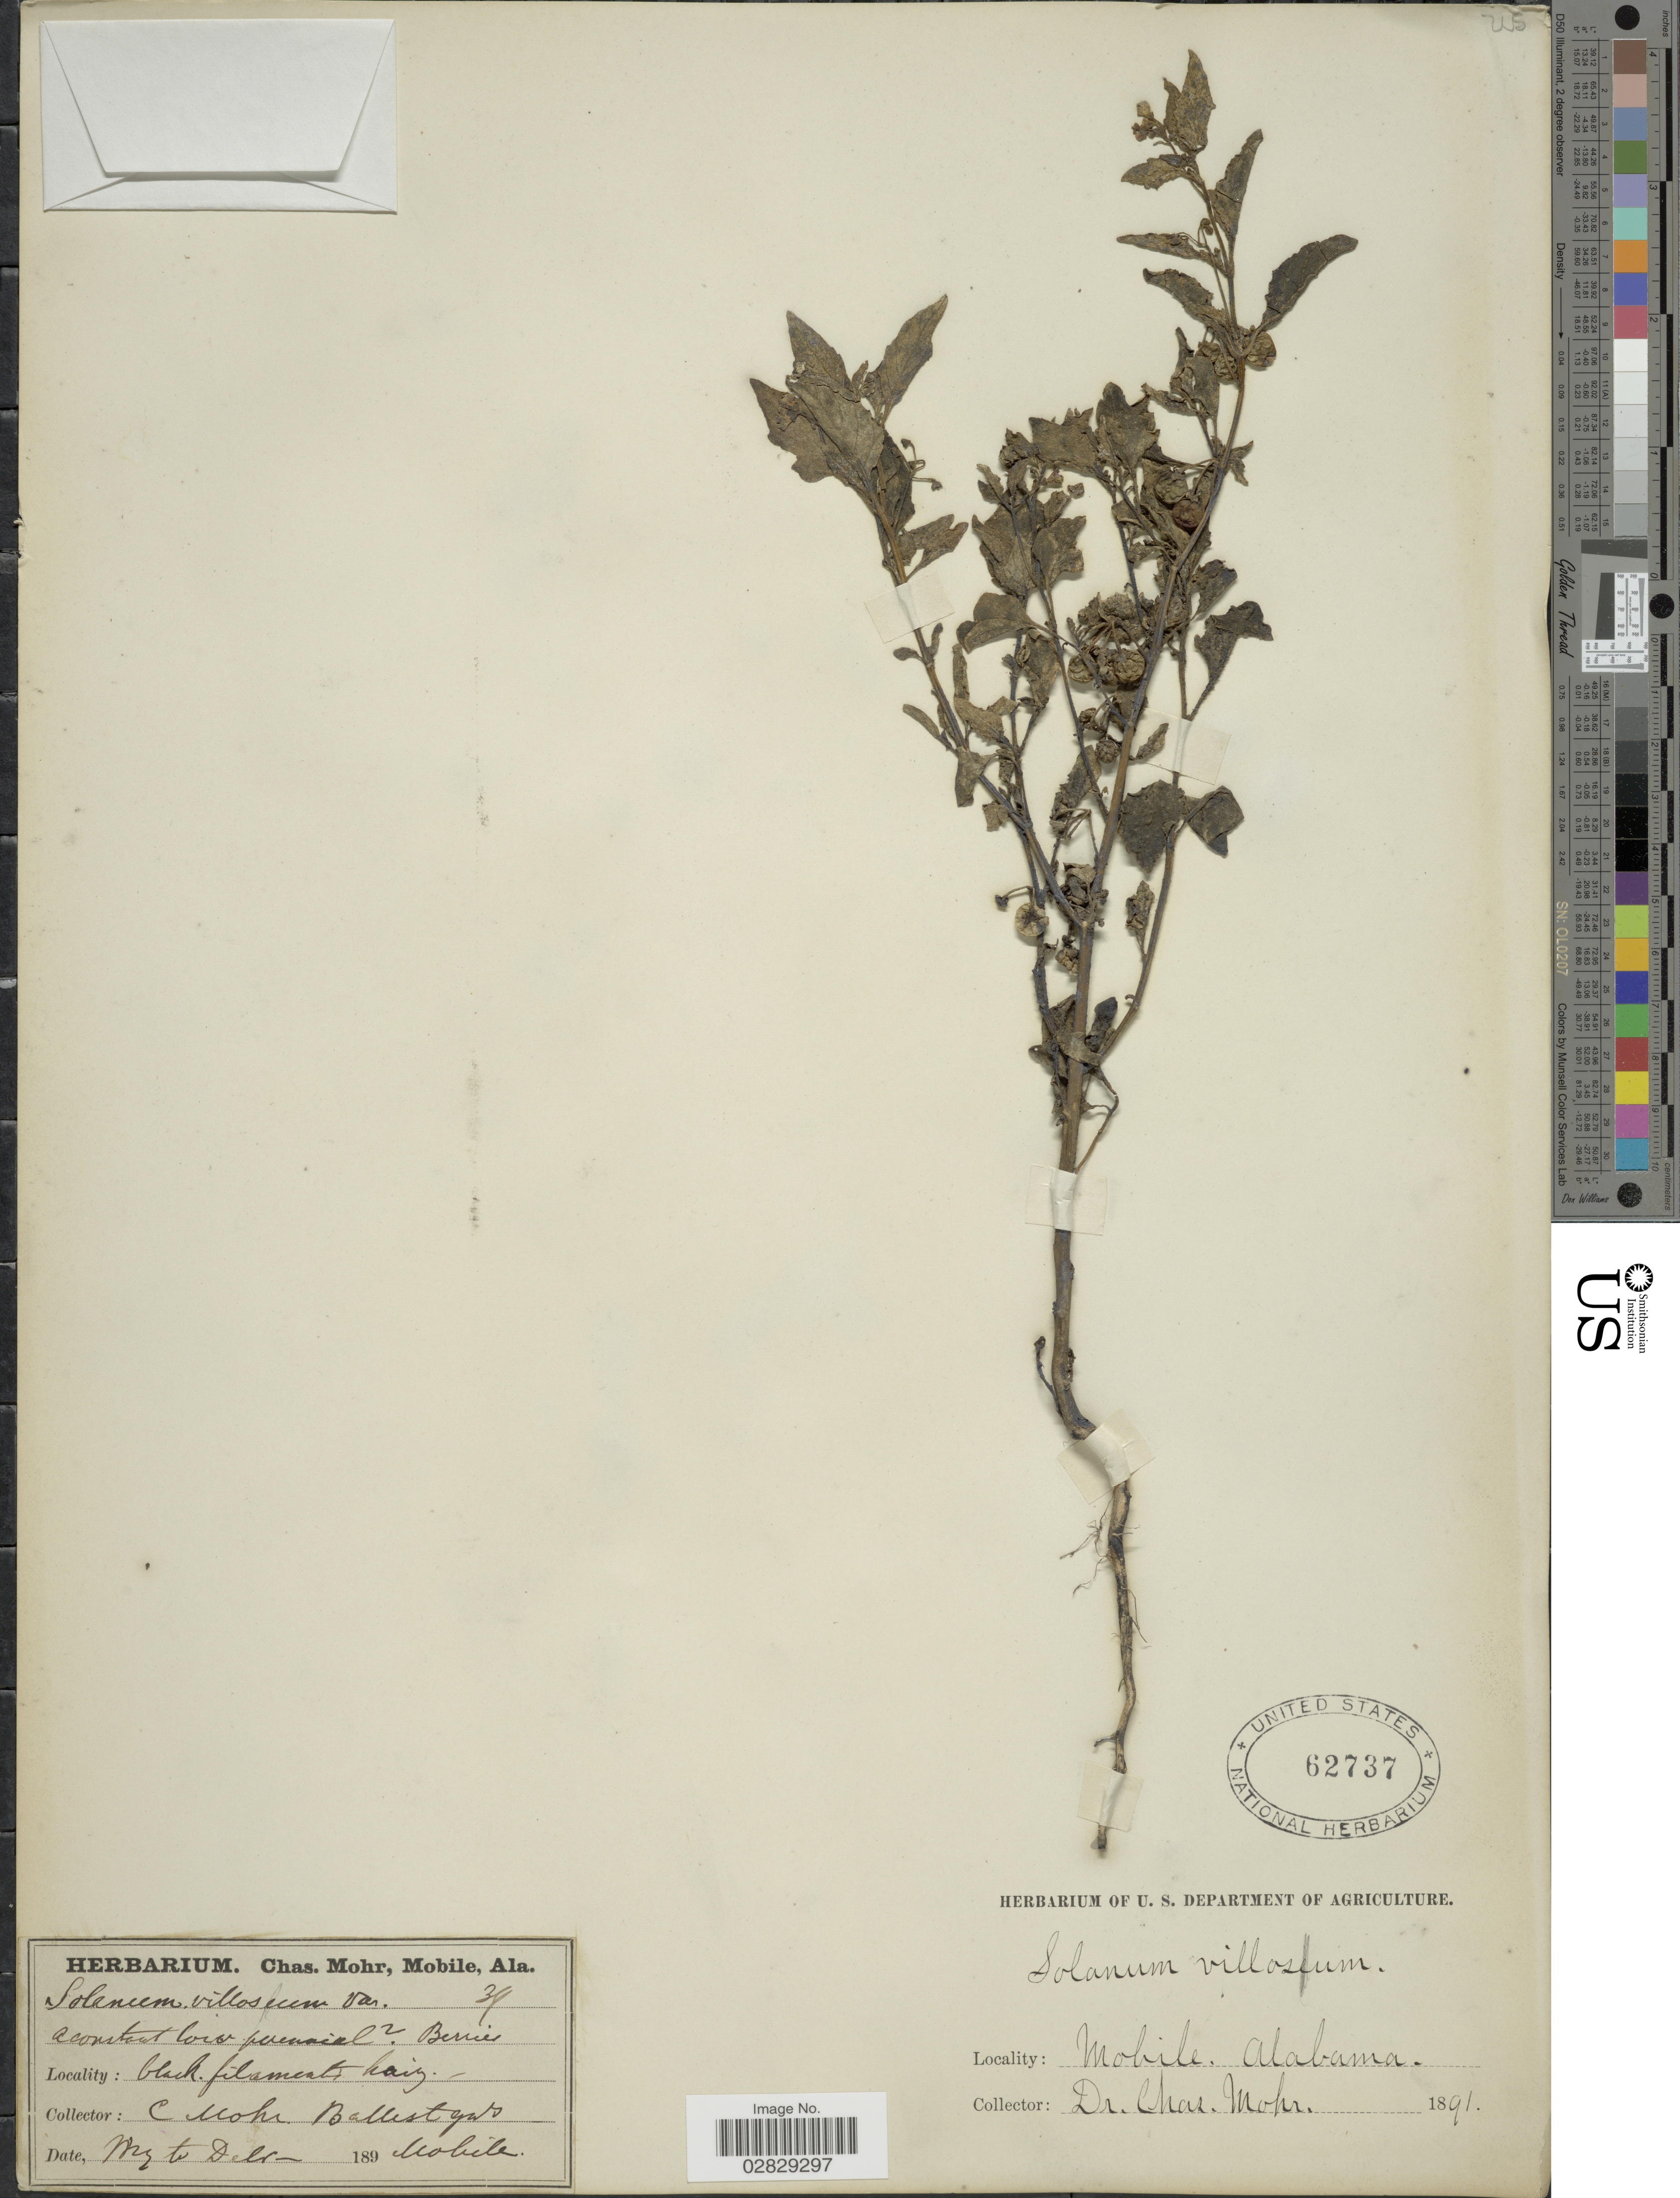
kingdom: Plantae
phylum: Tracheophyta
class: Magnoliopsida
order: Solanales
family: Solanaceae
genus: Solanum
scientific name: Solanum villosum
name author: Mill.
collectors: Mohr, C. T. (herbarium)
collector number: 39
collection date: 1891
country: United States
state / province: Alabama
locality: Ballast Grds. Mobile.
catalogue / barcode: US 62737